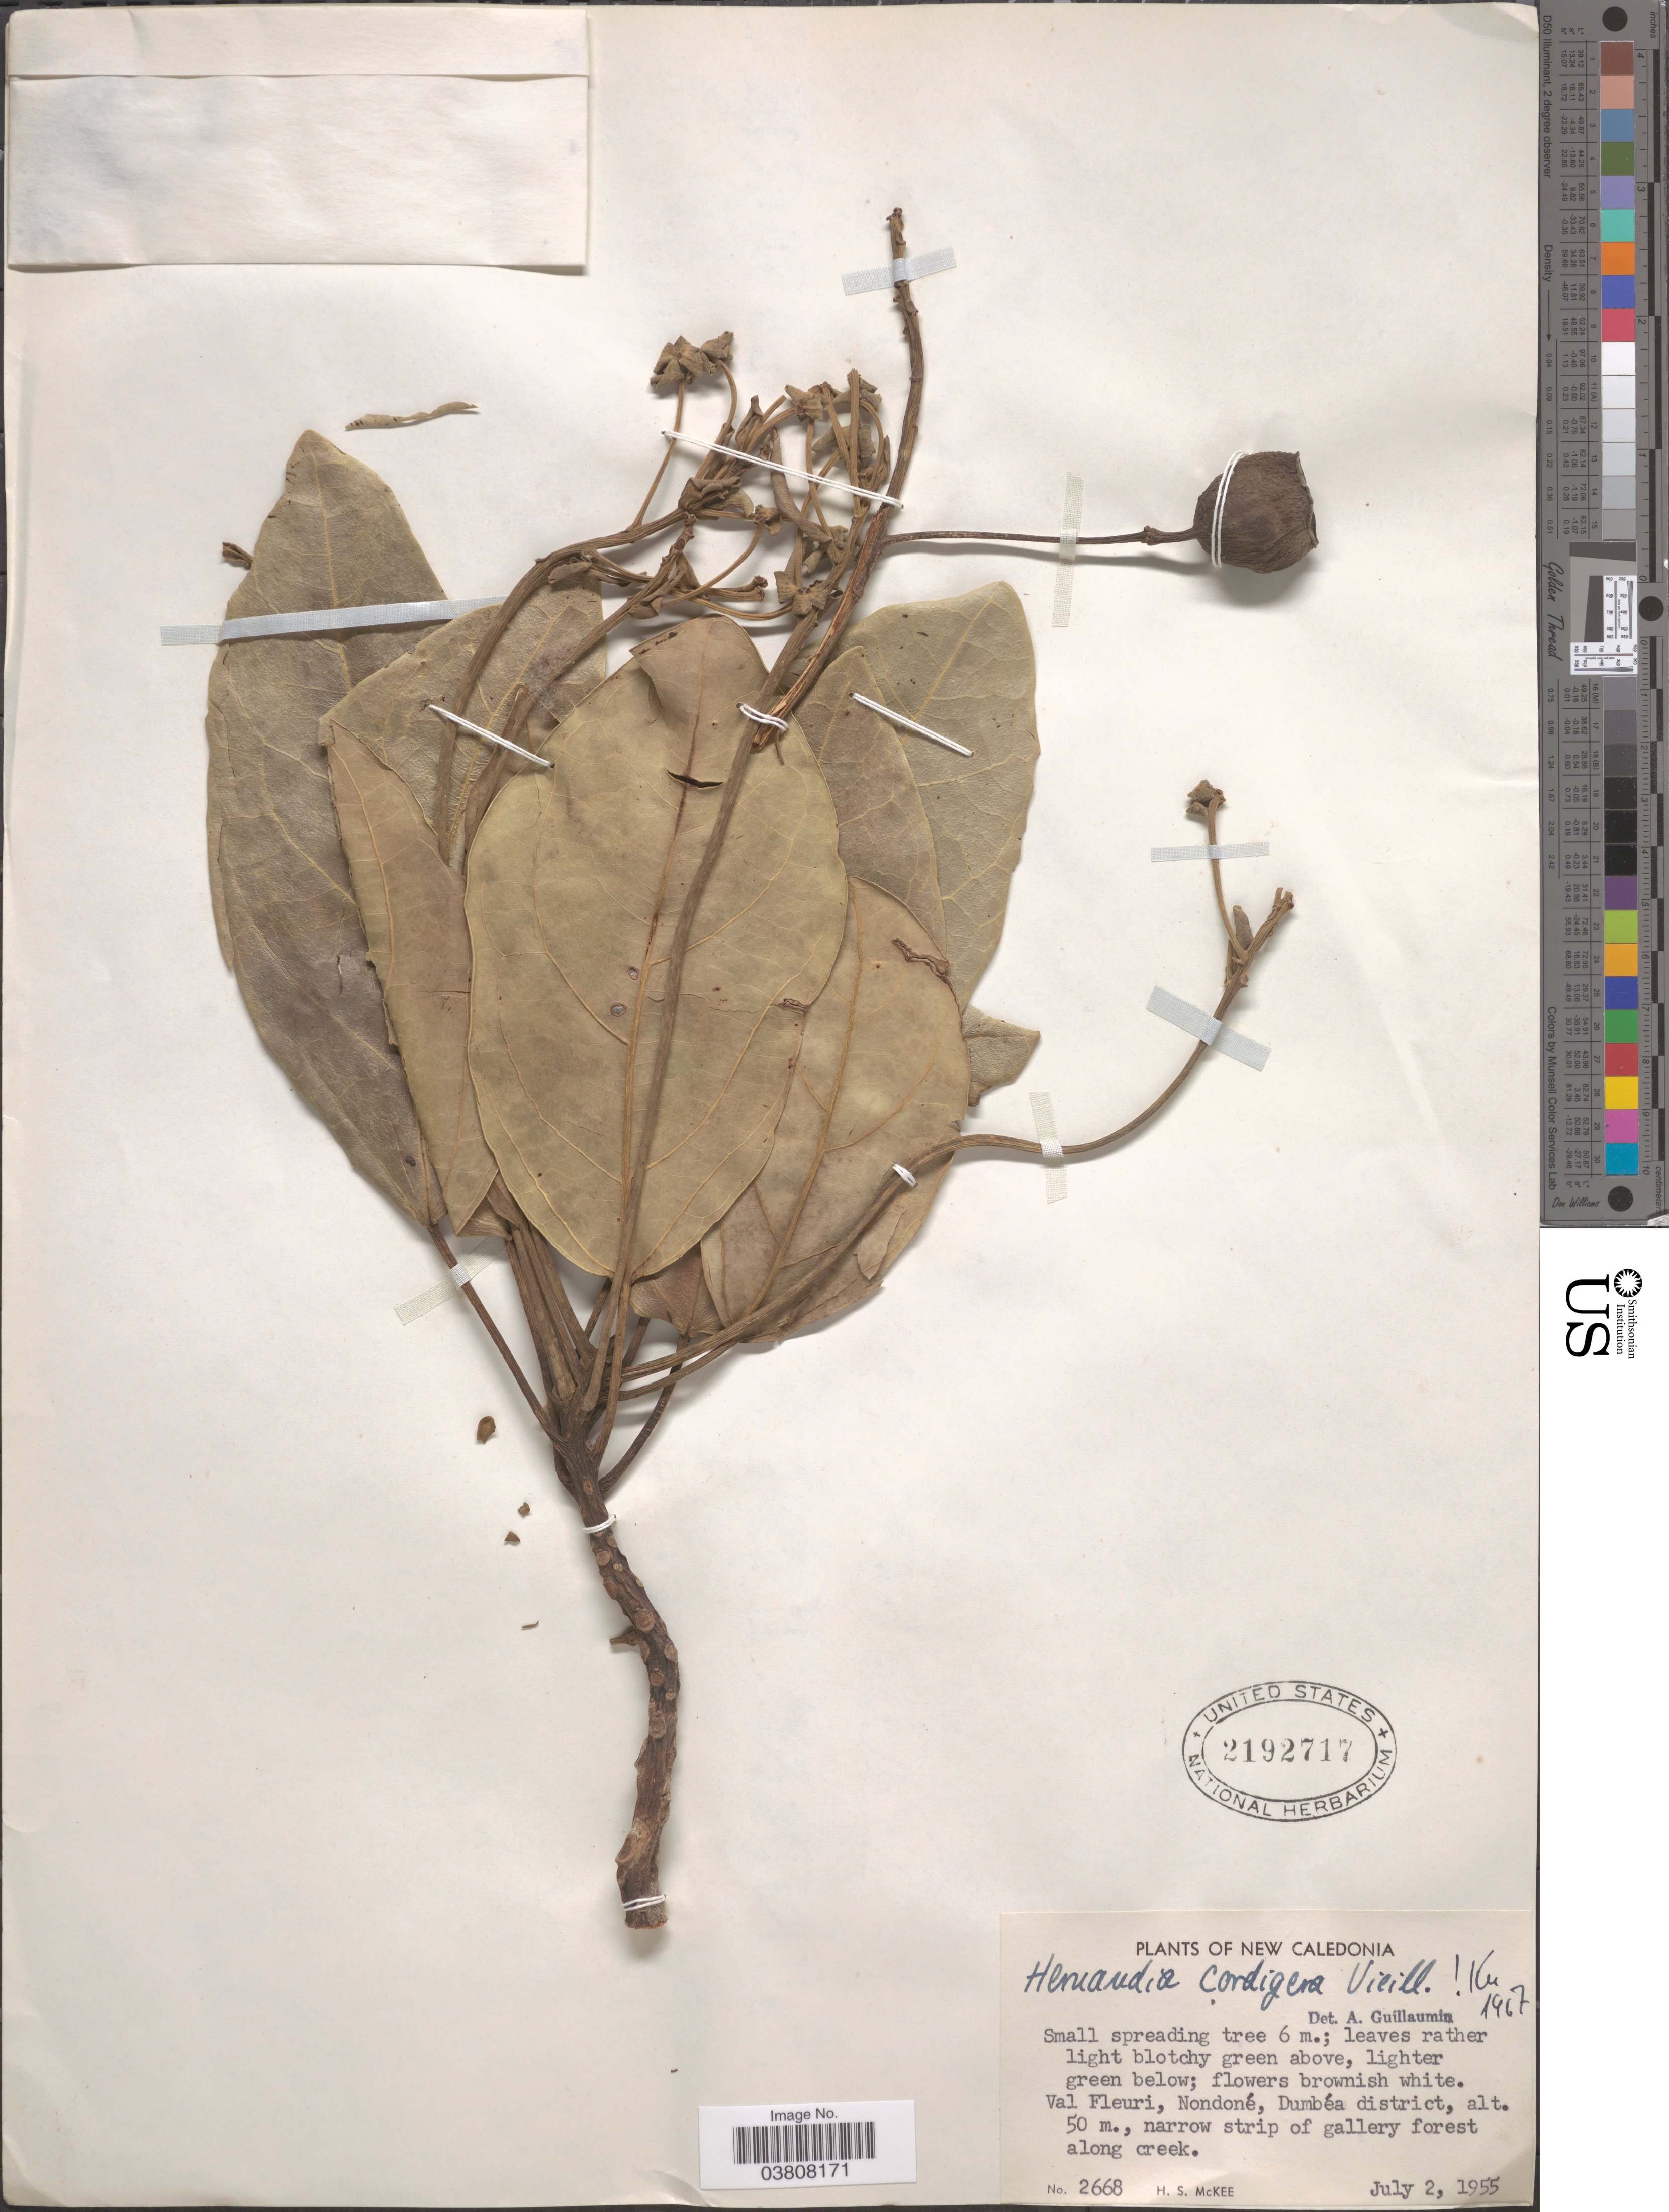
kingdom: Plantae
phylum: Tracheophyta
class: Magnoliopsida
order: Laurales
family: Hernandiaceae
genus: Hernandia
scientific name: Hernandia cordigera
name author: Vieill.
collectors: H. S. McKee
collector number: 2668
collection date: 1955-07-02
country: New Caledonia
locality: Val Fleuri, Nondoné, Dumbéa district, narrow strip of gallery forest along creek.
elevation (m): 50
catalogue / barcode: US 2192717